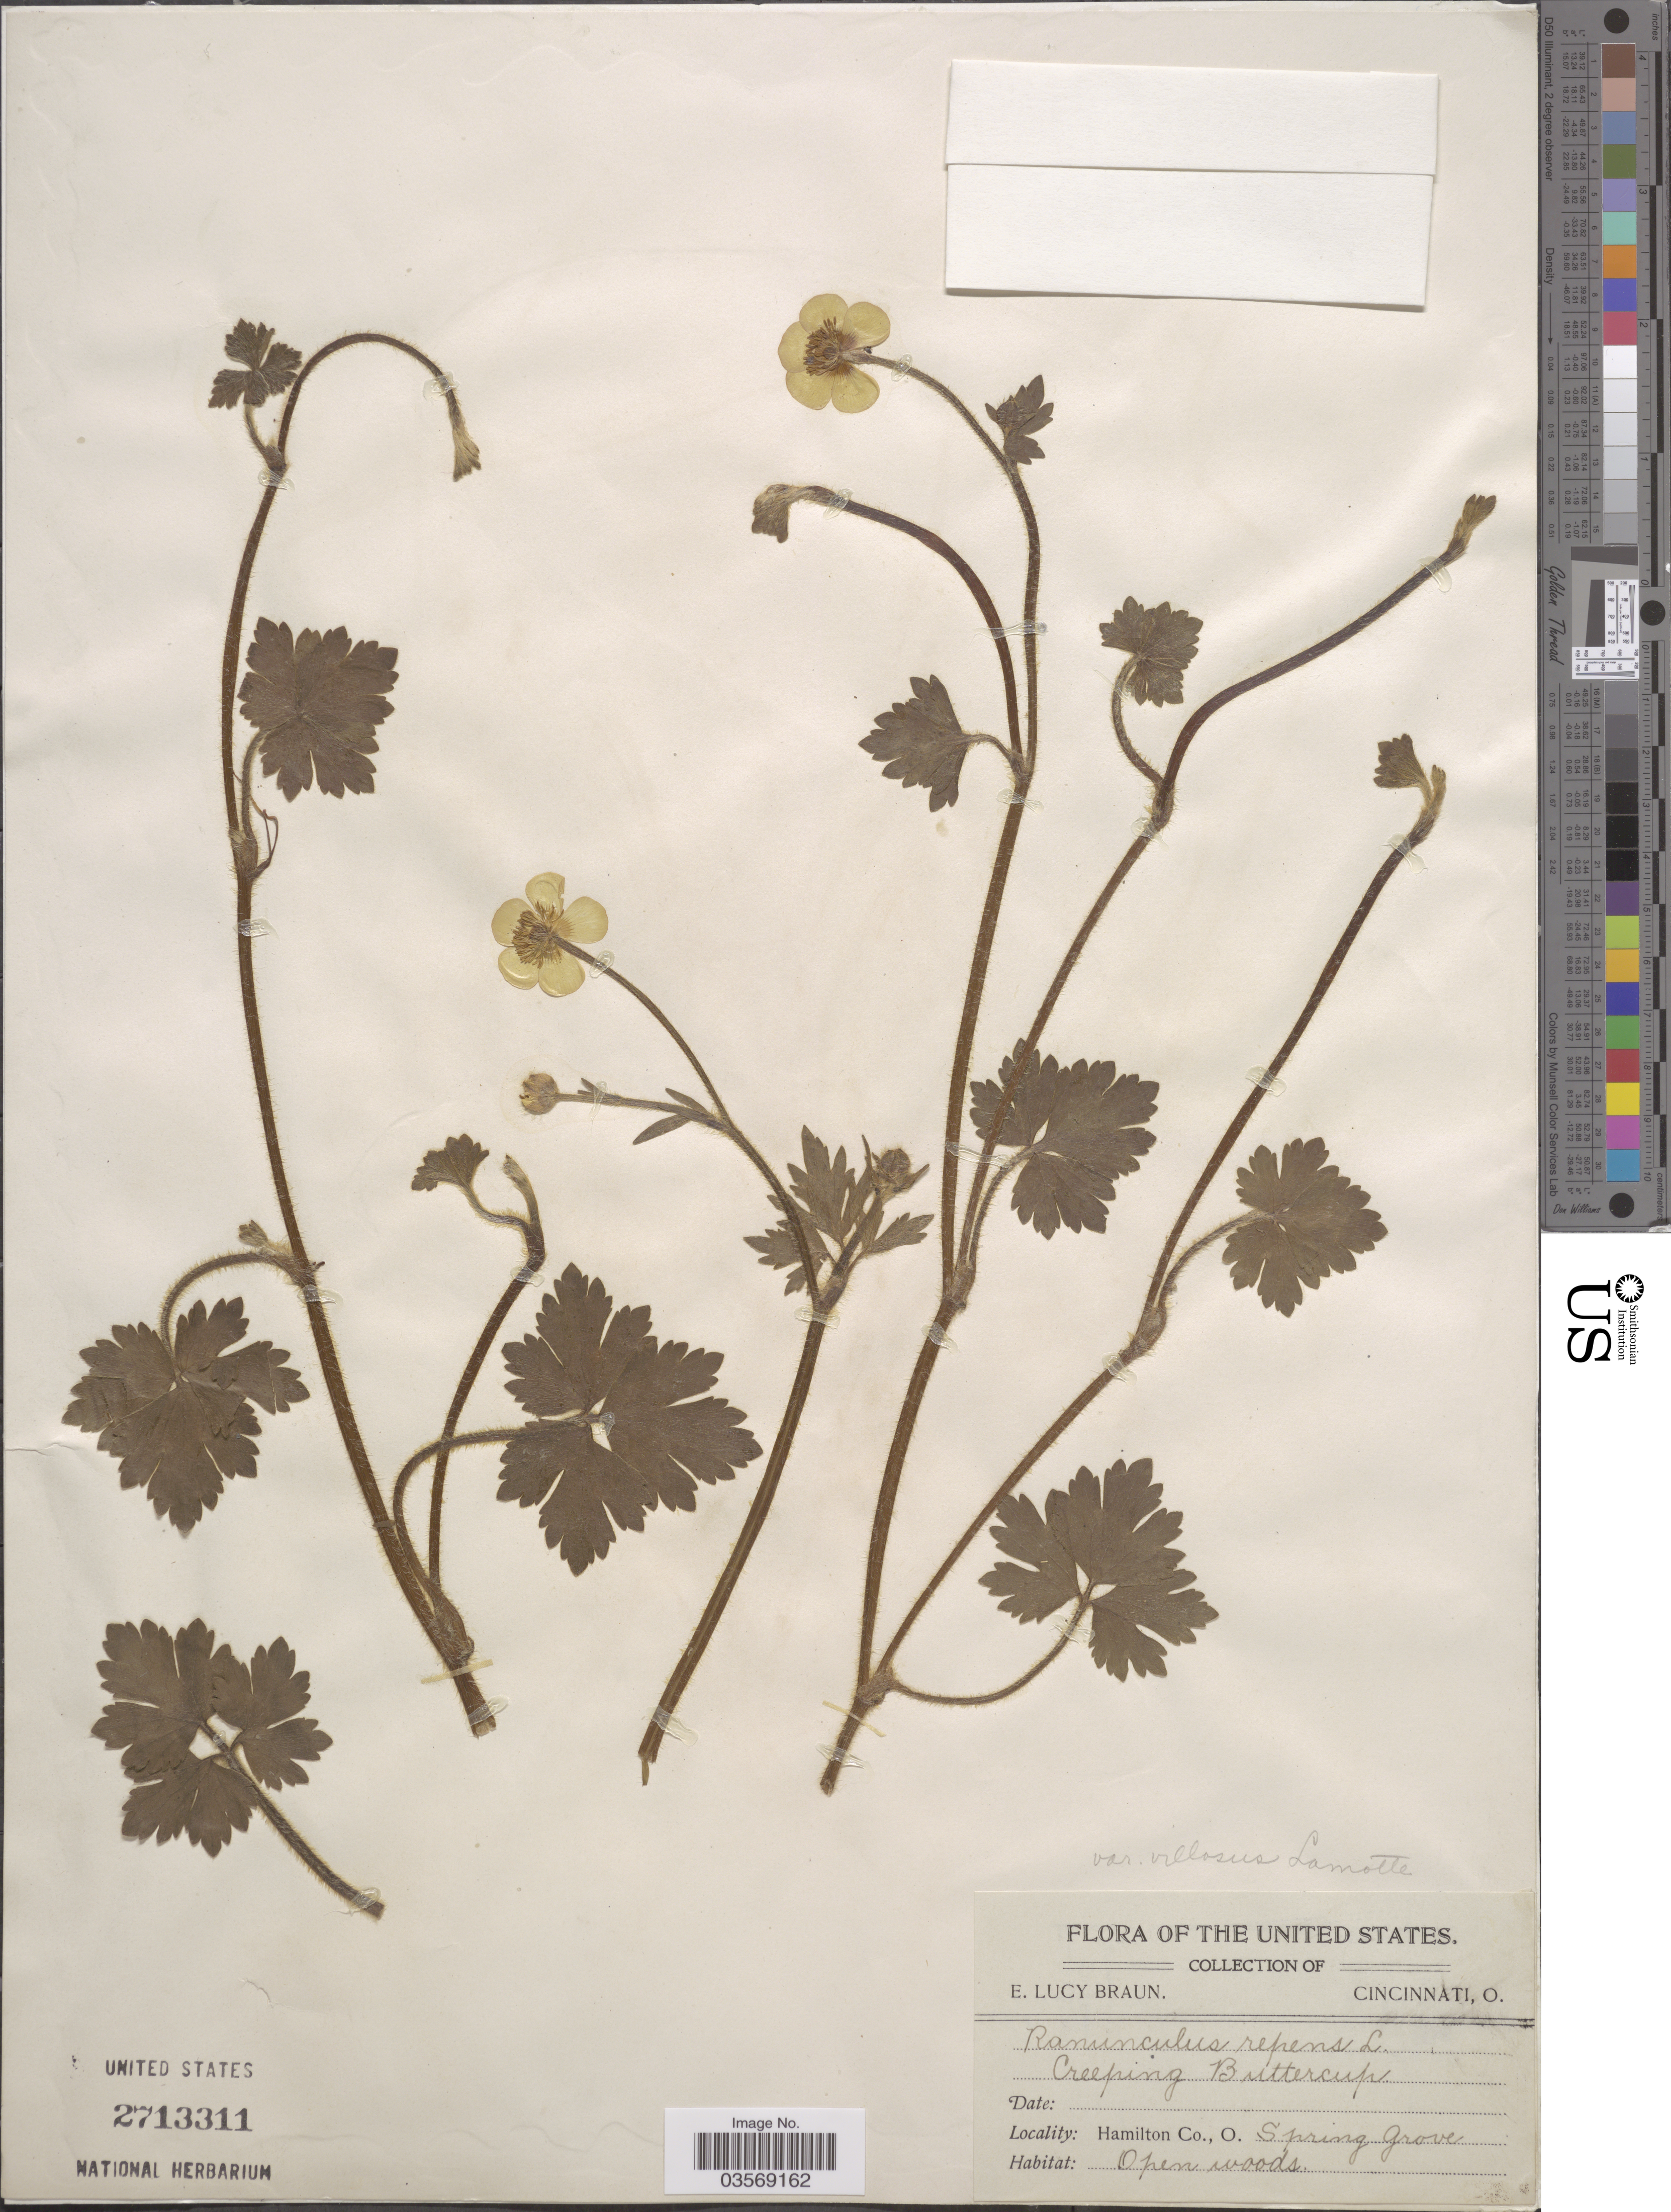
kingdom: Plantae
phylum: Tracheophyta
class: Magnoliopsida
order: Ranunculales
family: Ranunculaceae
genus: Ranunculus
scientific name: Ranunculus villosus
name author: St.-Amans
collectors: E. L. Braun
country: United States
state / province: Ohio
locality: Hamilton Co. Spring Grove.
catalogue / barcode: US 2713311